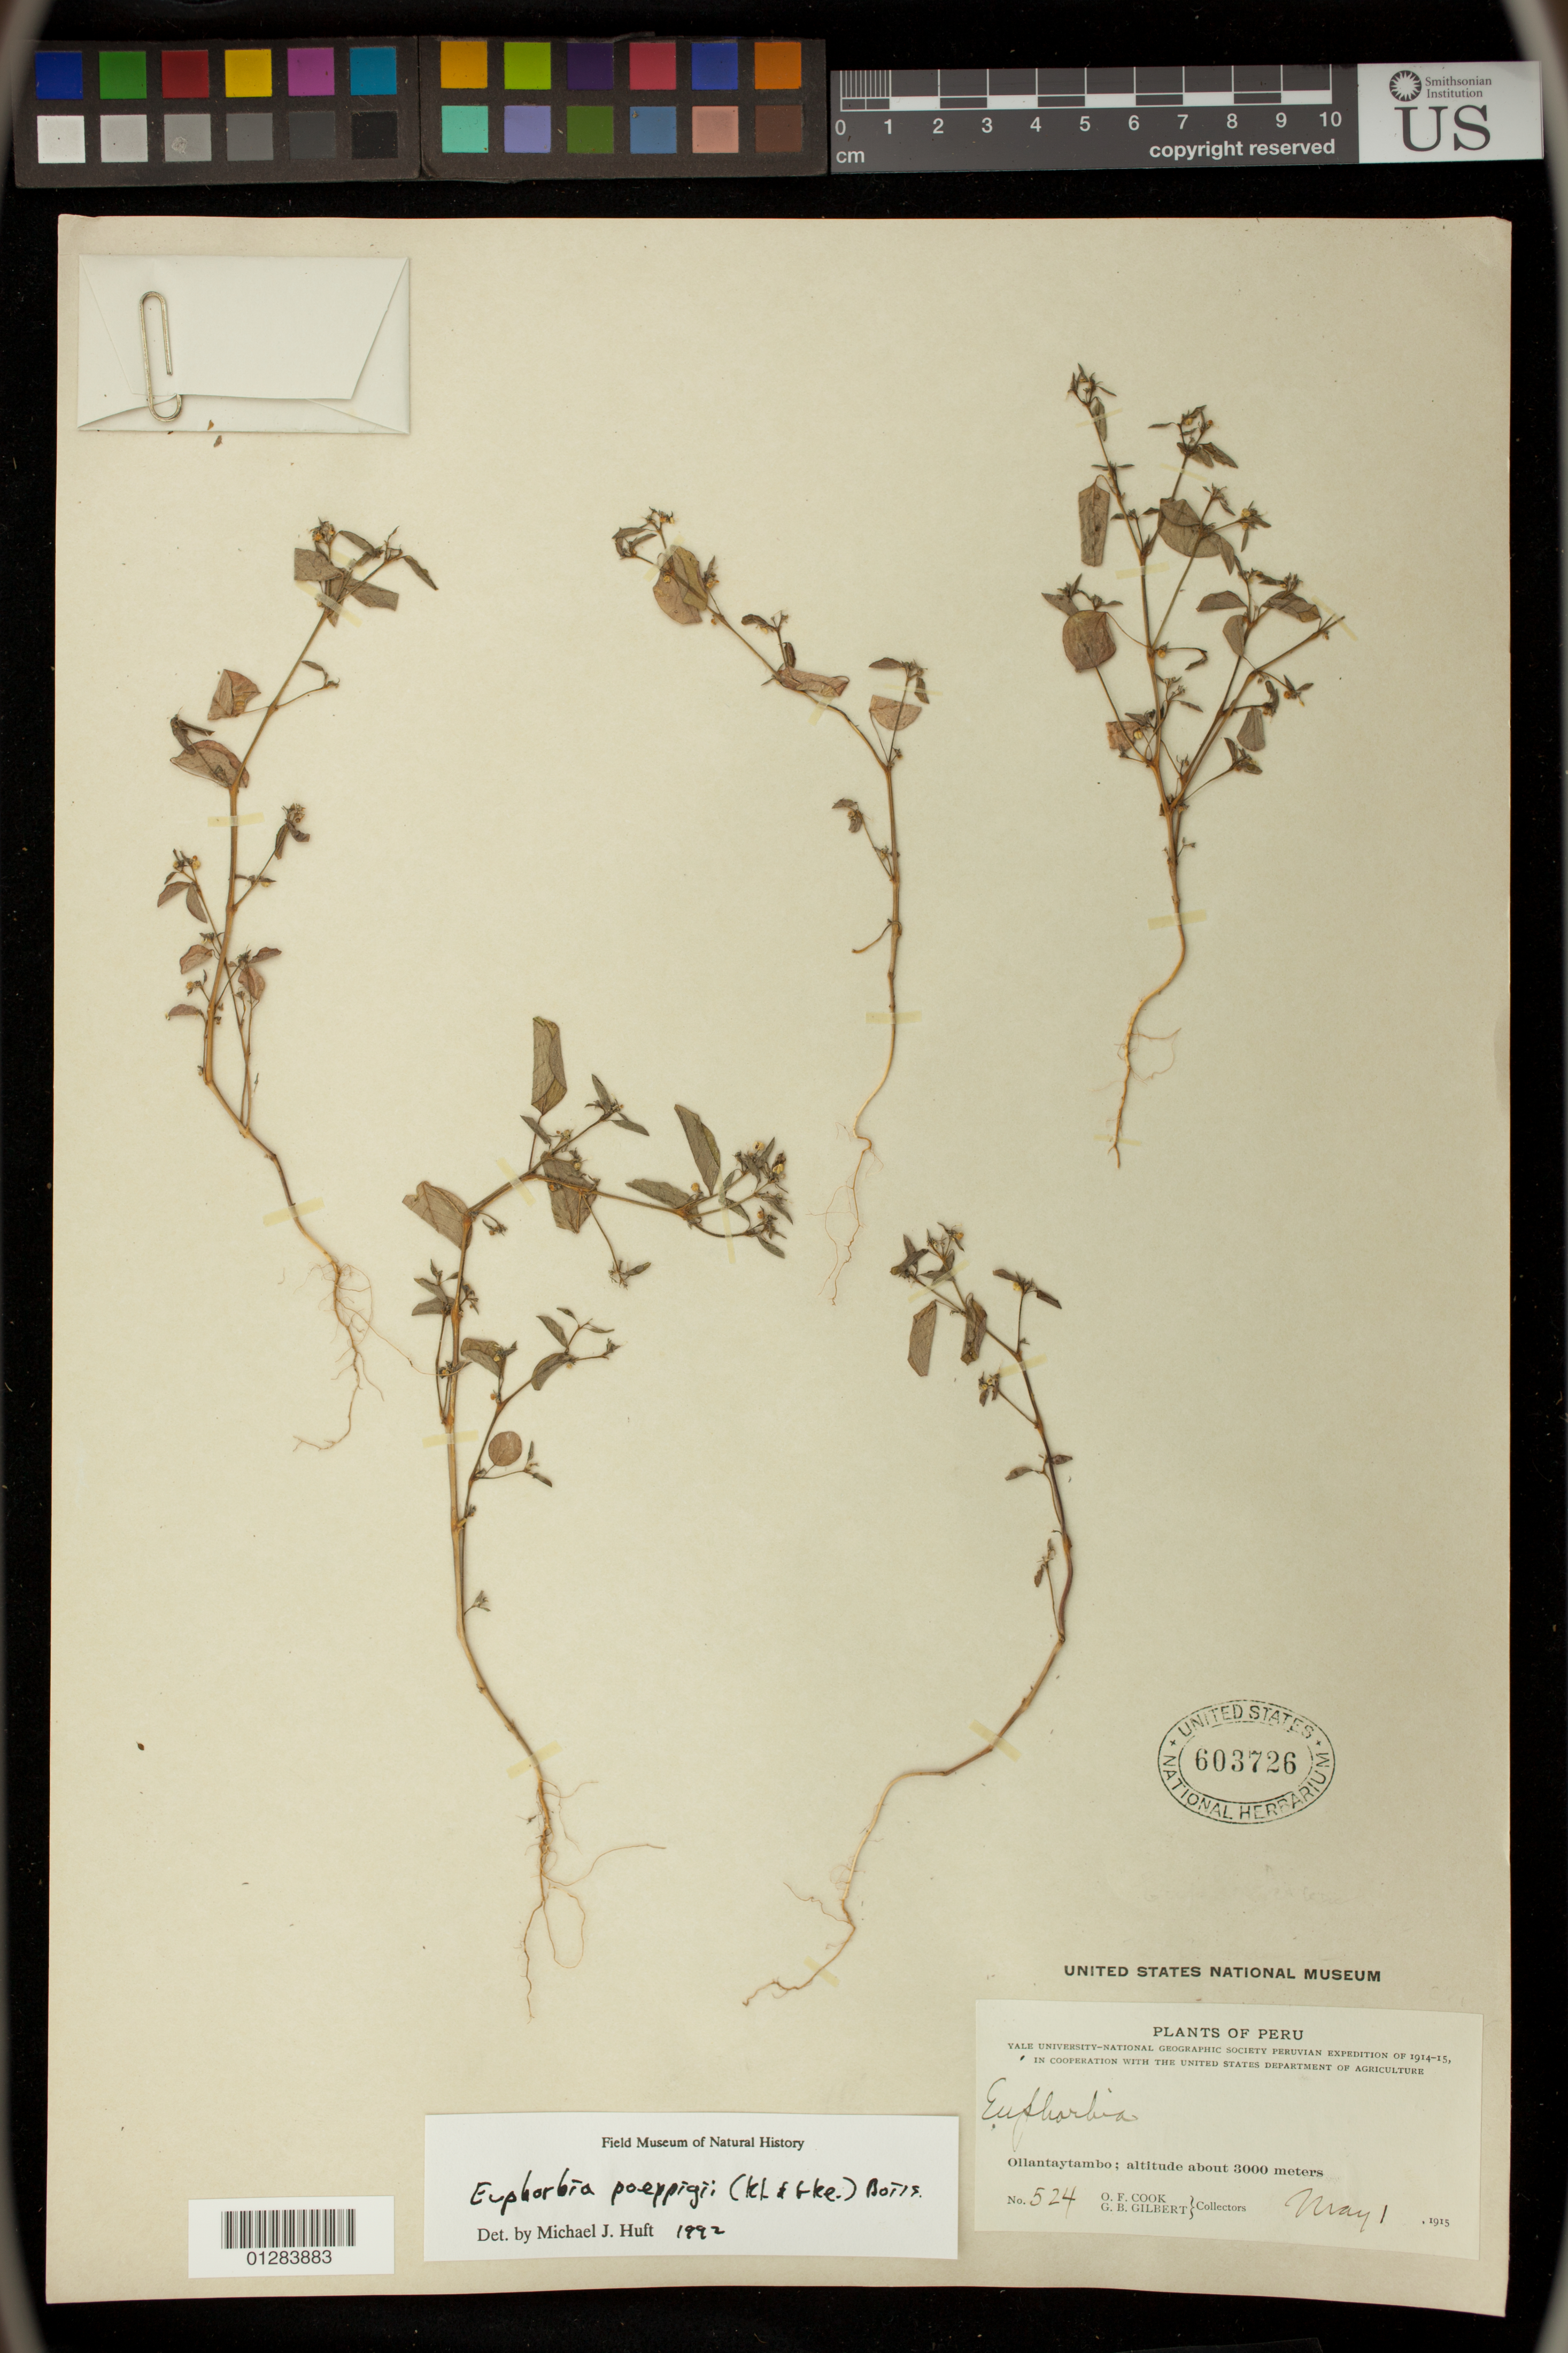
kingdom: Plantae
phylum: Tracheophyta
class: Magnoliopsida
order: Malpighiales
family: Euphorbiaceae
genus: Euphorbia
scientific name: Euphorbia poeppigii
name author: (Klotzsch & Garcke) Boiss.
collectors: O. F. Cook & G. B. Gilbert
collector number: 524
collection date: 1915-05-01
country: Peru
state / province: Cusco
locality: Ollantaytambo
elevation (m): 3000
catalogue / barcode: US 603726